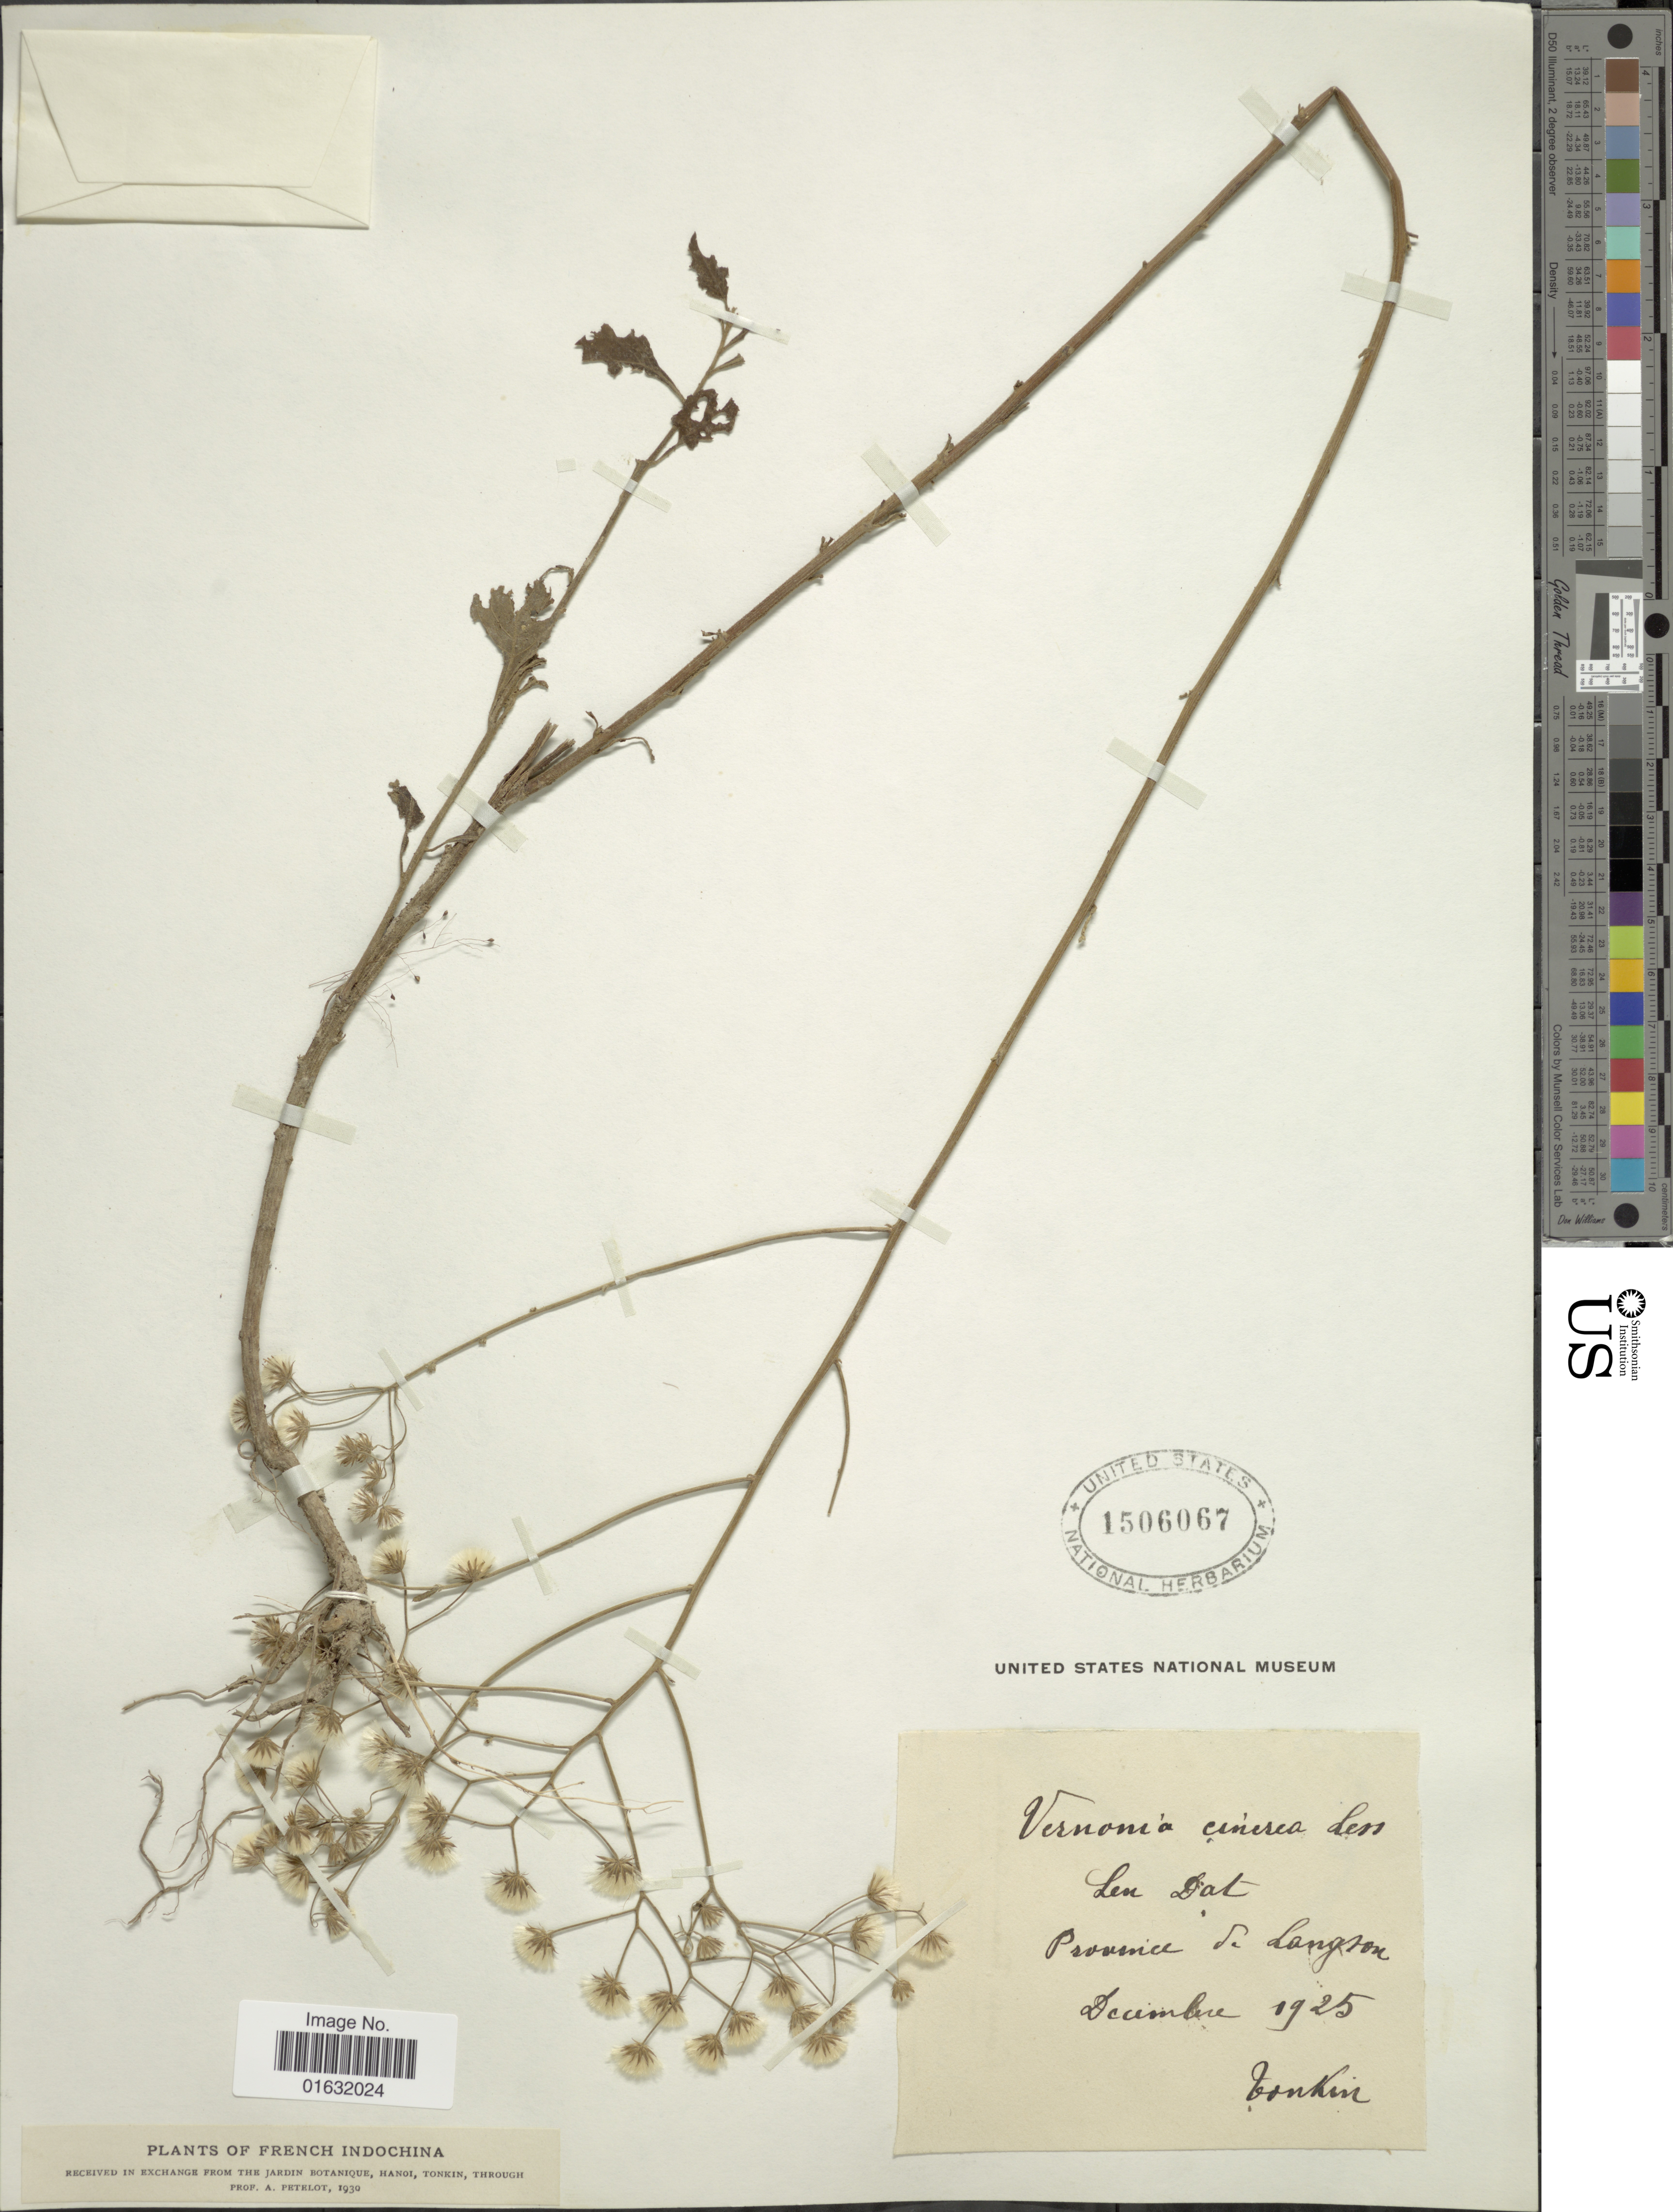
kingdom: Plantae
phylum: Tracheophyta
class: Magnoliopsida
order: Asterales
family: Asteraceae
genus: Cyanthillium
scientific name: Cyanthillium cinereum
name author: (L.) H. Rob.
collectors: A. Petelot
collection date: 1925-12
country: Vietnam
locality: French Indochina, Tonkin. Province S. Langton. [interpreted]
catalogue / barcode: US 1506067